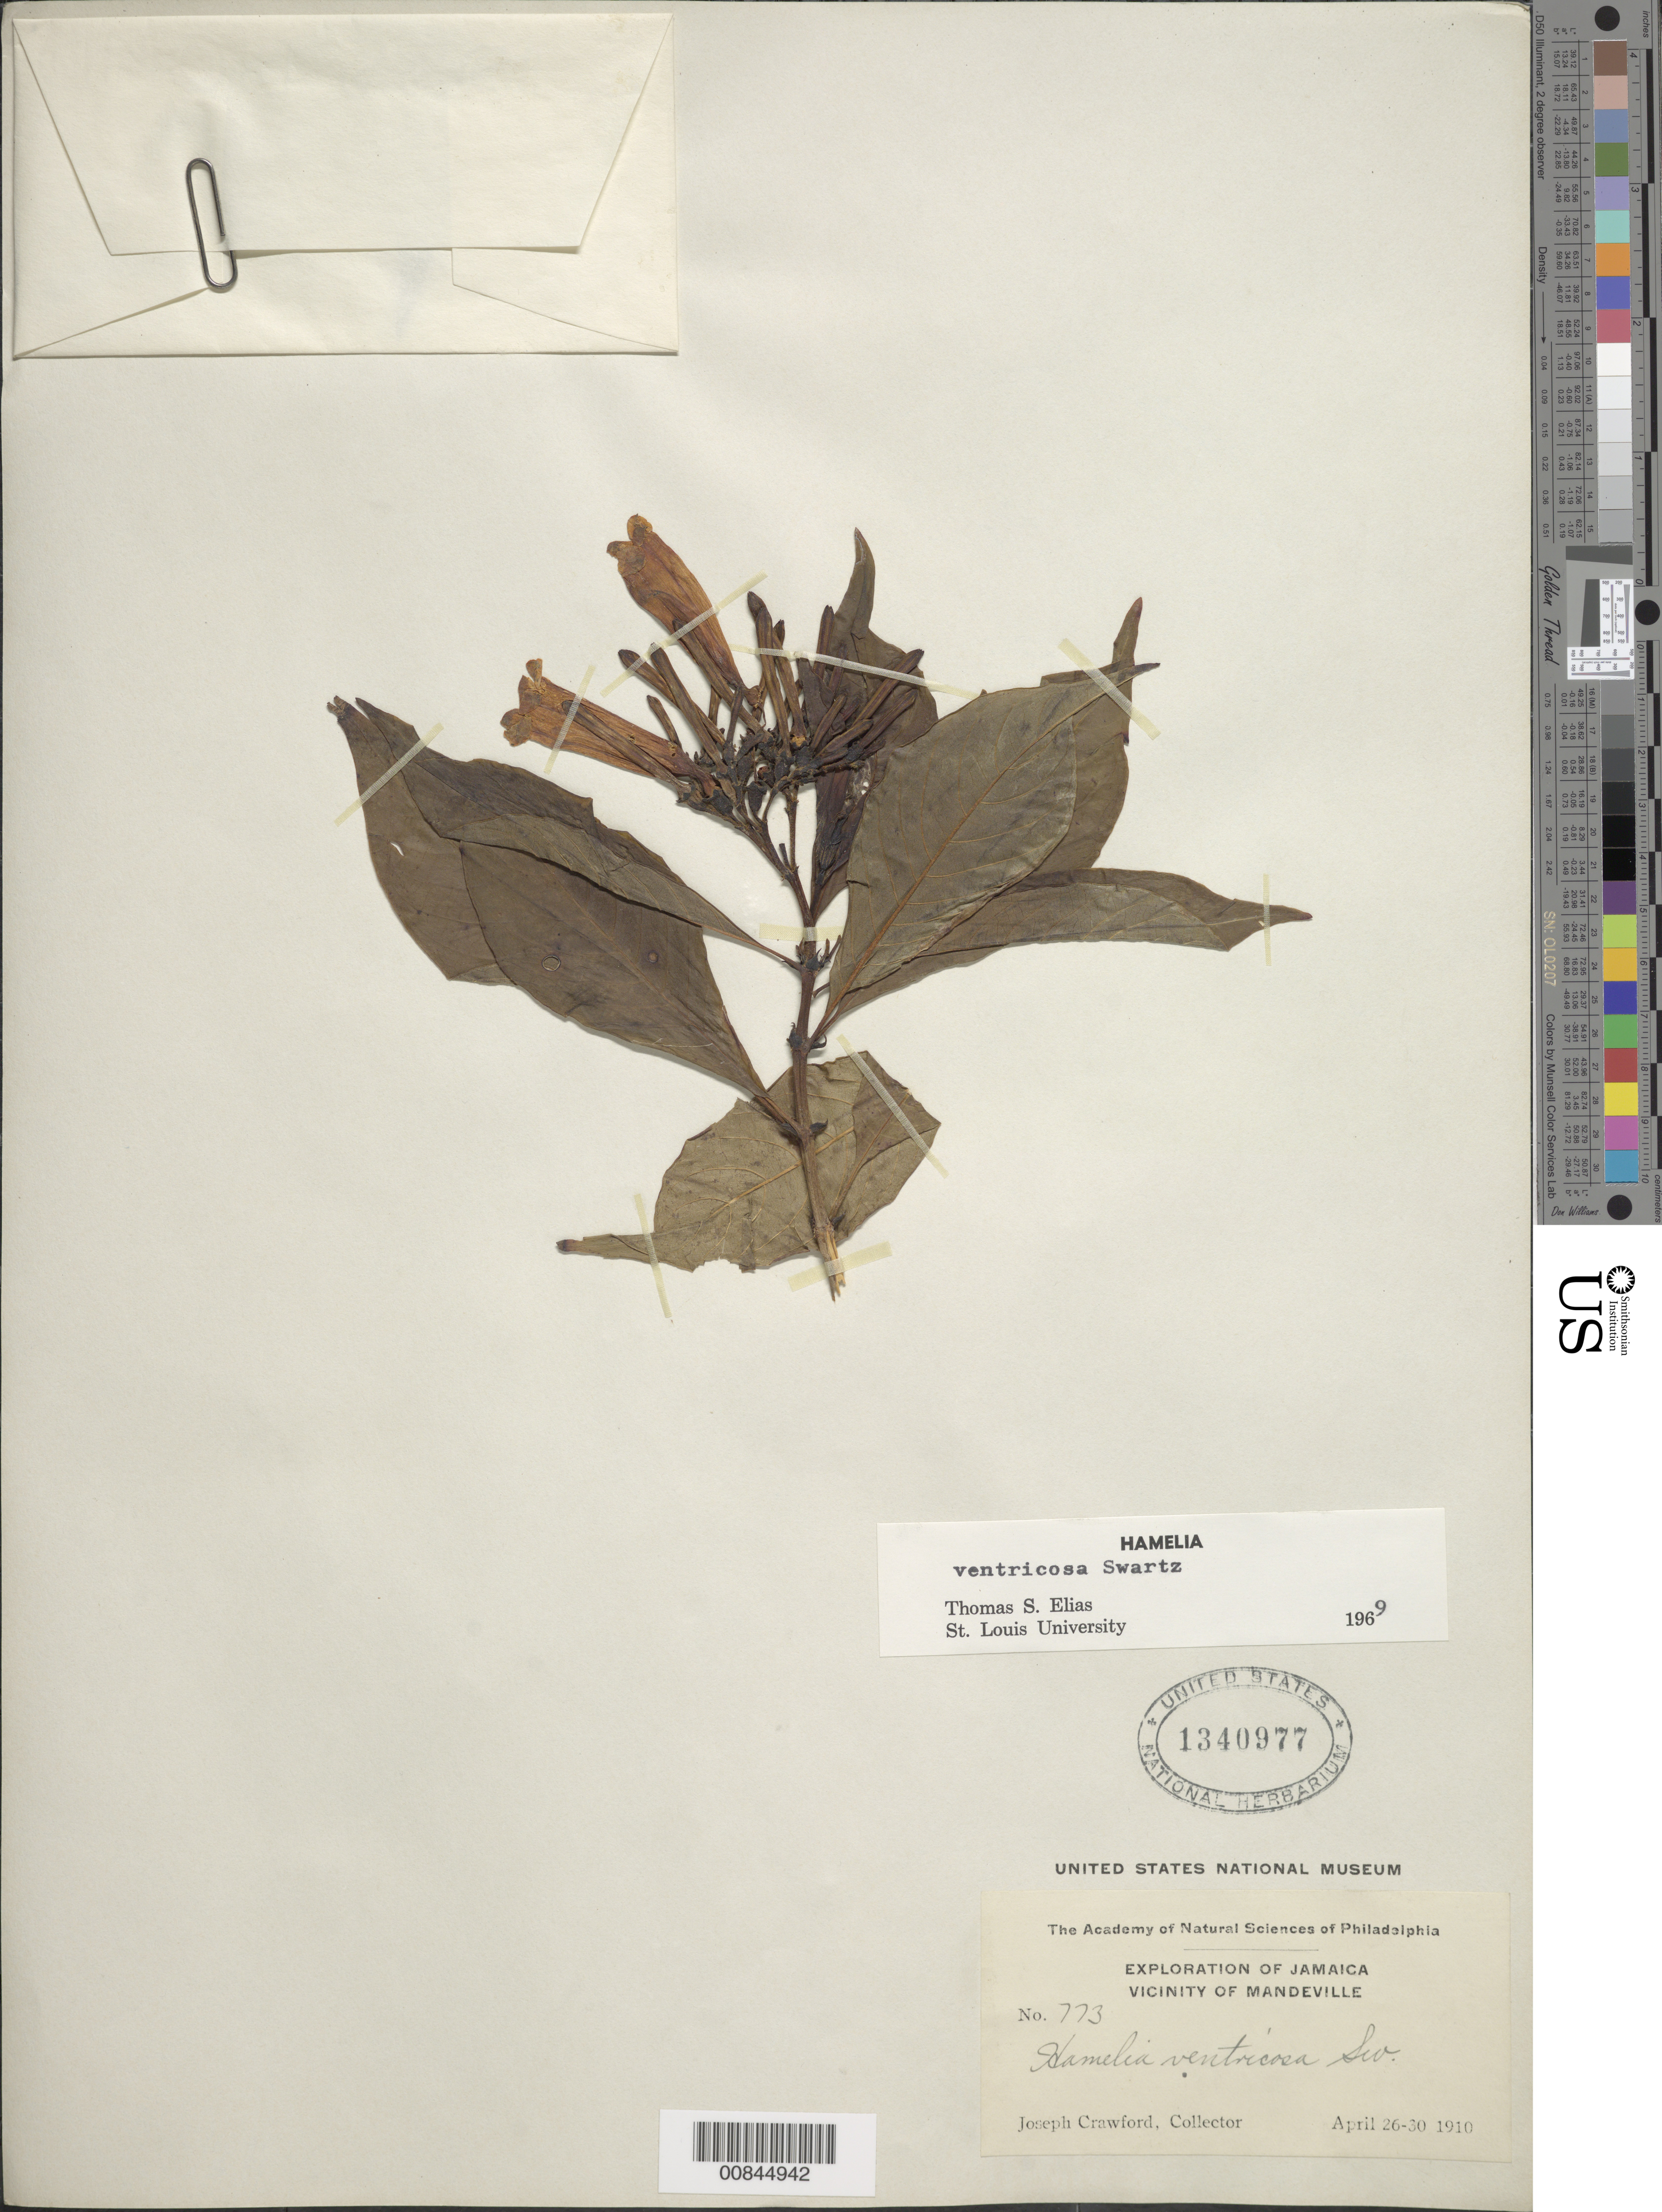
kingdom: Plantae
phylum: Tracheophyta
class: Magnoliopsida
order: Gentianales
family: Rubiaceae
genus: Hamelia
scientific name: Hamelia ventricosa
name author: Sw.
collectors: J. Crawford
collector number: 773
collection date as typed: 26 Apr 1910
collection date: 1910-04-26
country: Jamaica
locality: Vicinity of Mandeville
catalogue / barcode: US 1340977